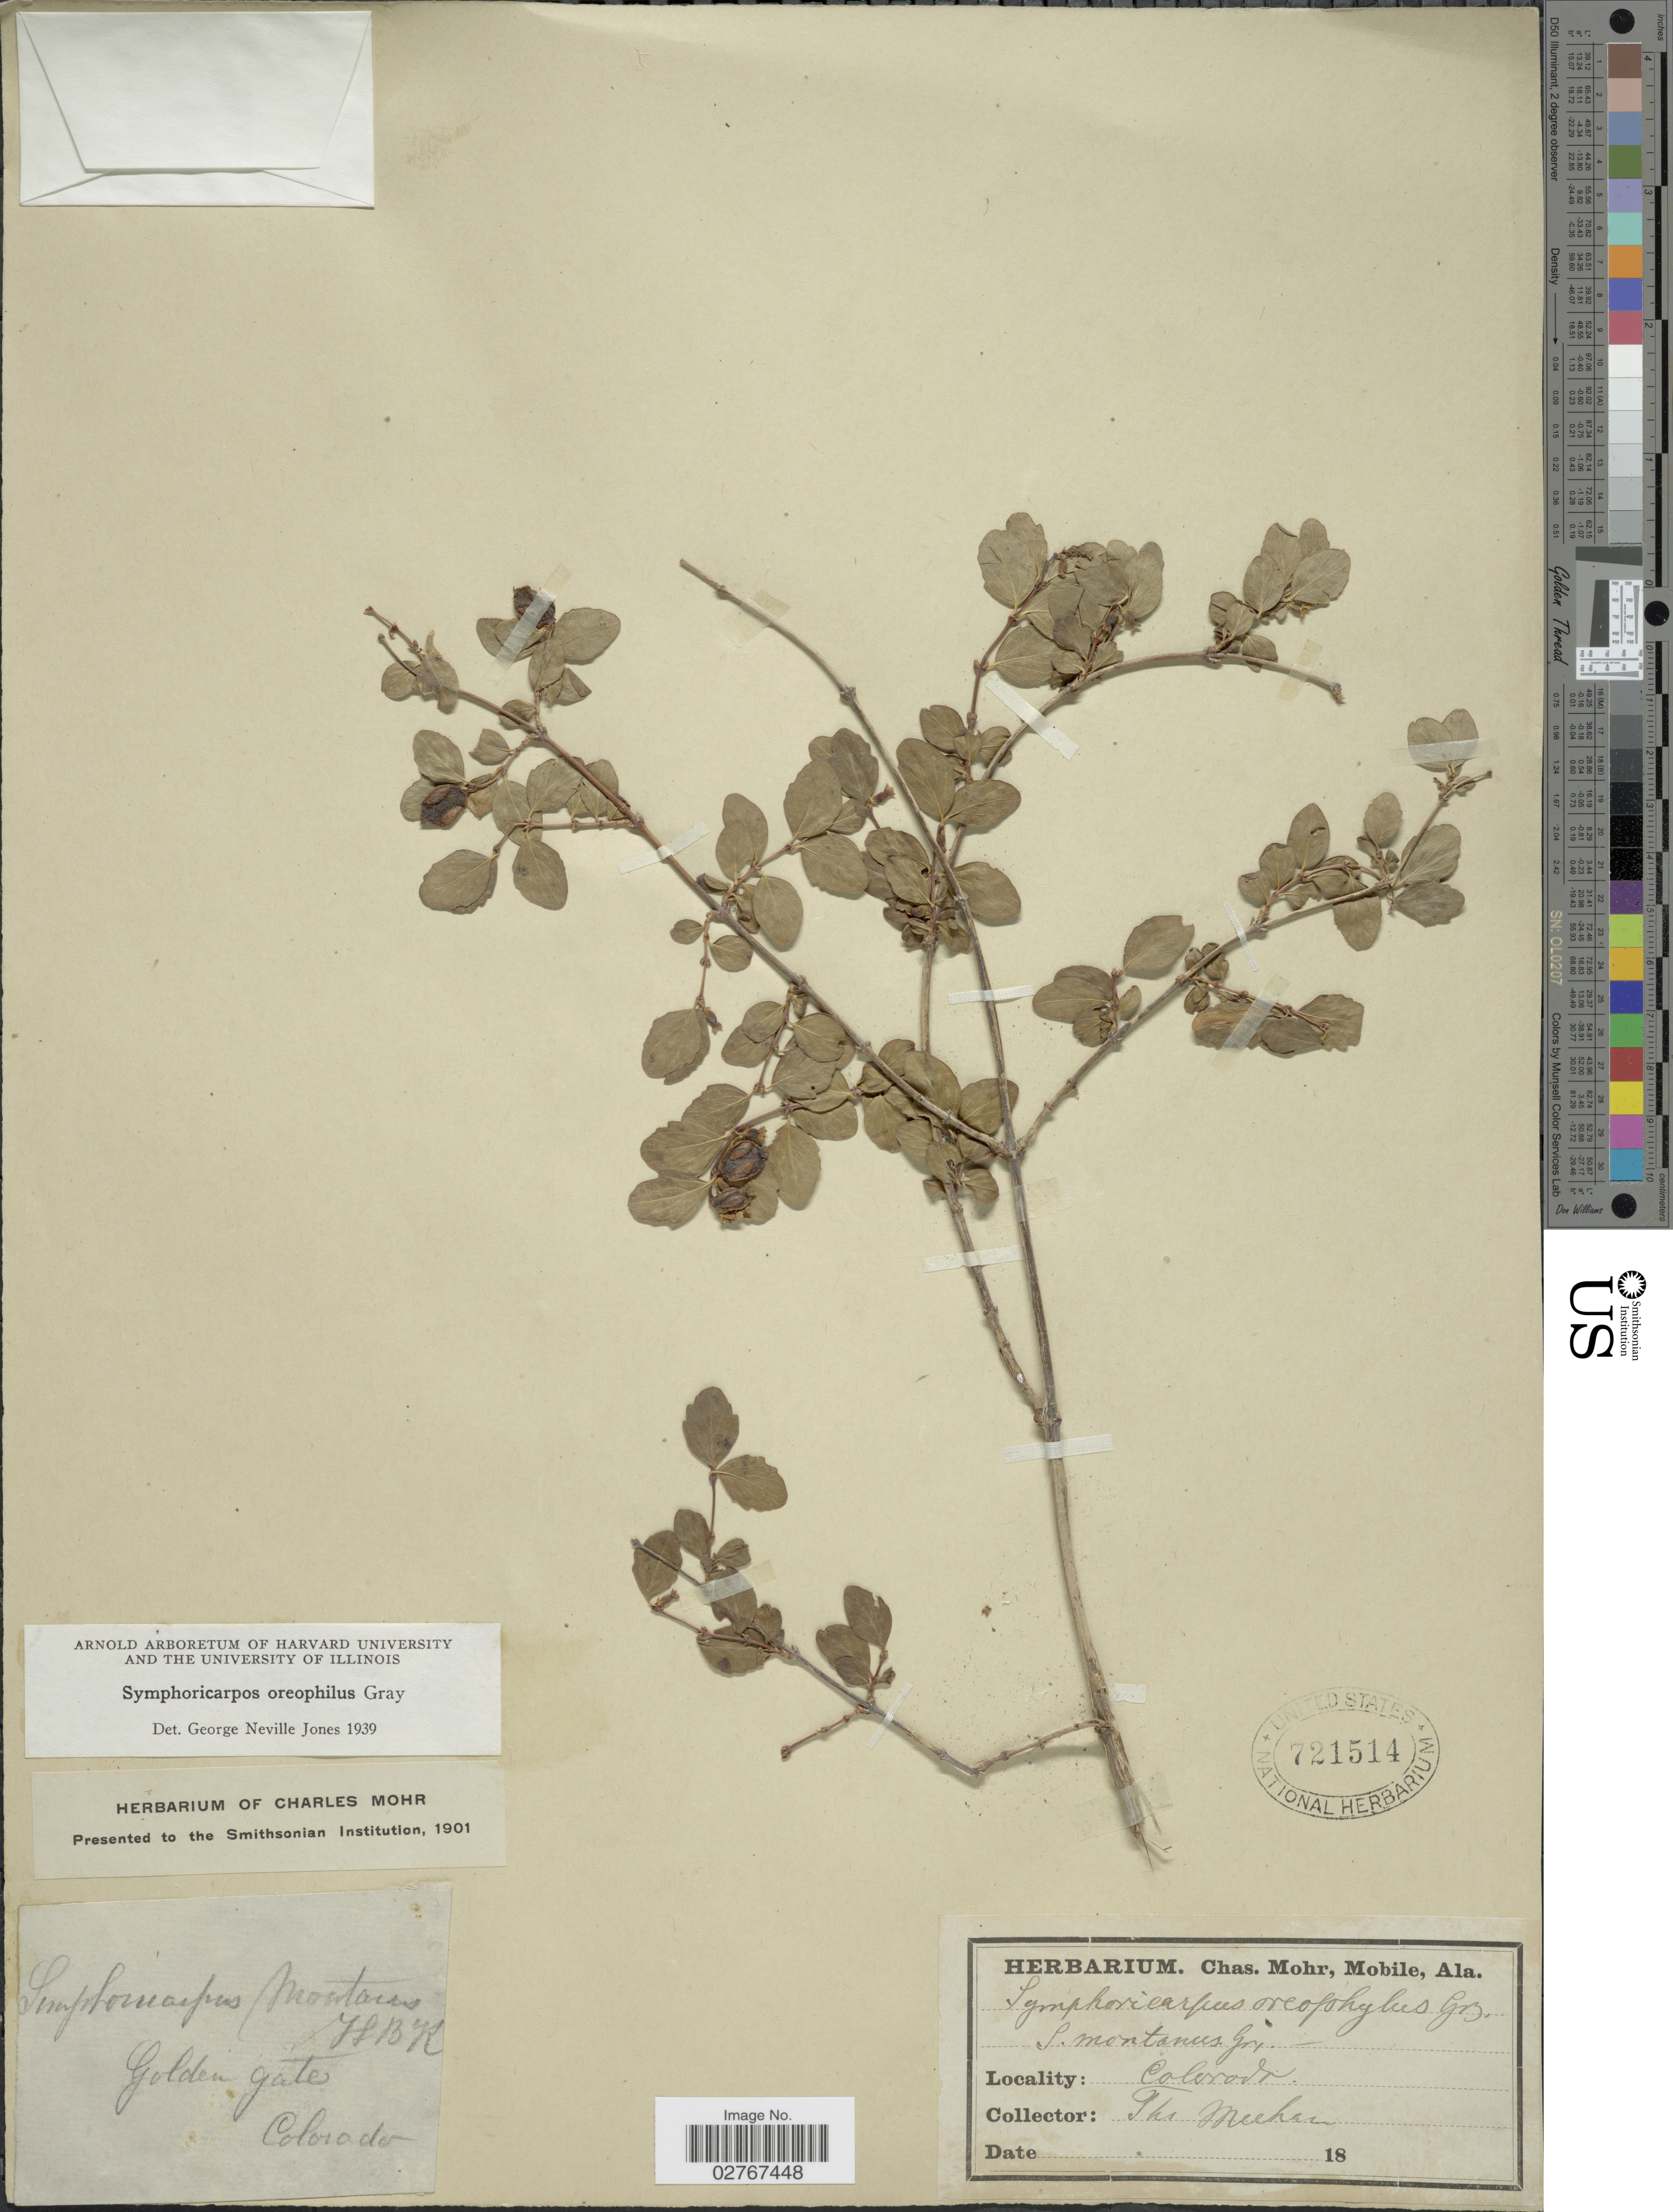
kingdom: Plantae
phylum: Tracheophyta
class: Magnoliopsida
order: Dipsacales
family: Caprifoliaceae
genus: Symphoricarpos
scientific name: Symphoricarpos oreophilus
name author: A. Gray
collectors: T. Meehan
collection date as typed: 18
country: United States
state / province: Colorado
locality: Golden Gate.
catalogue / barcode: US 721514